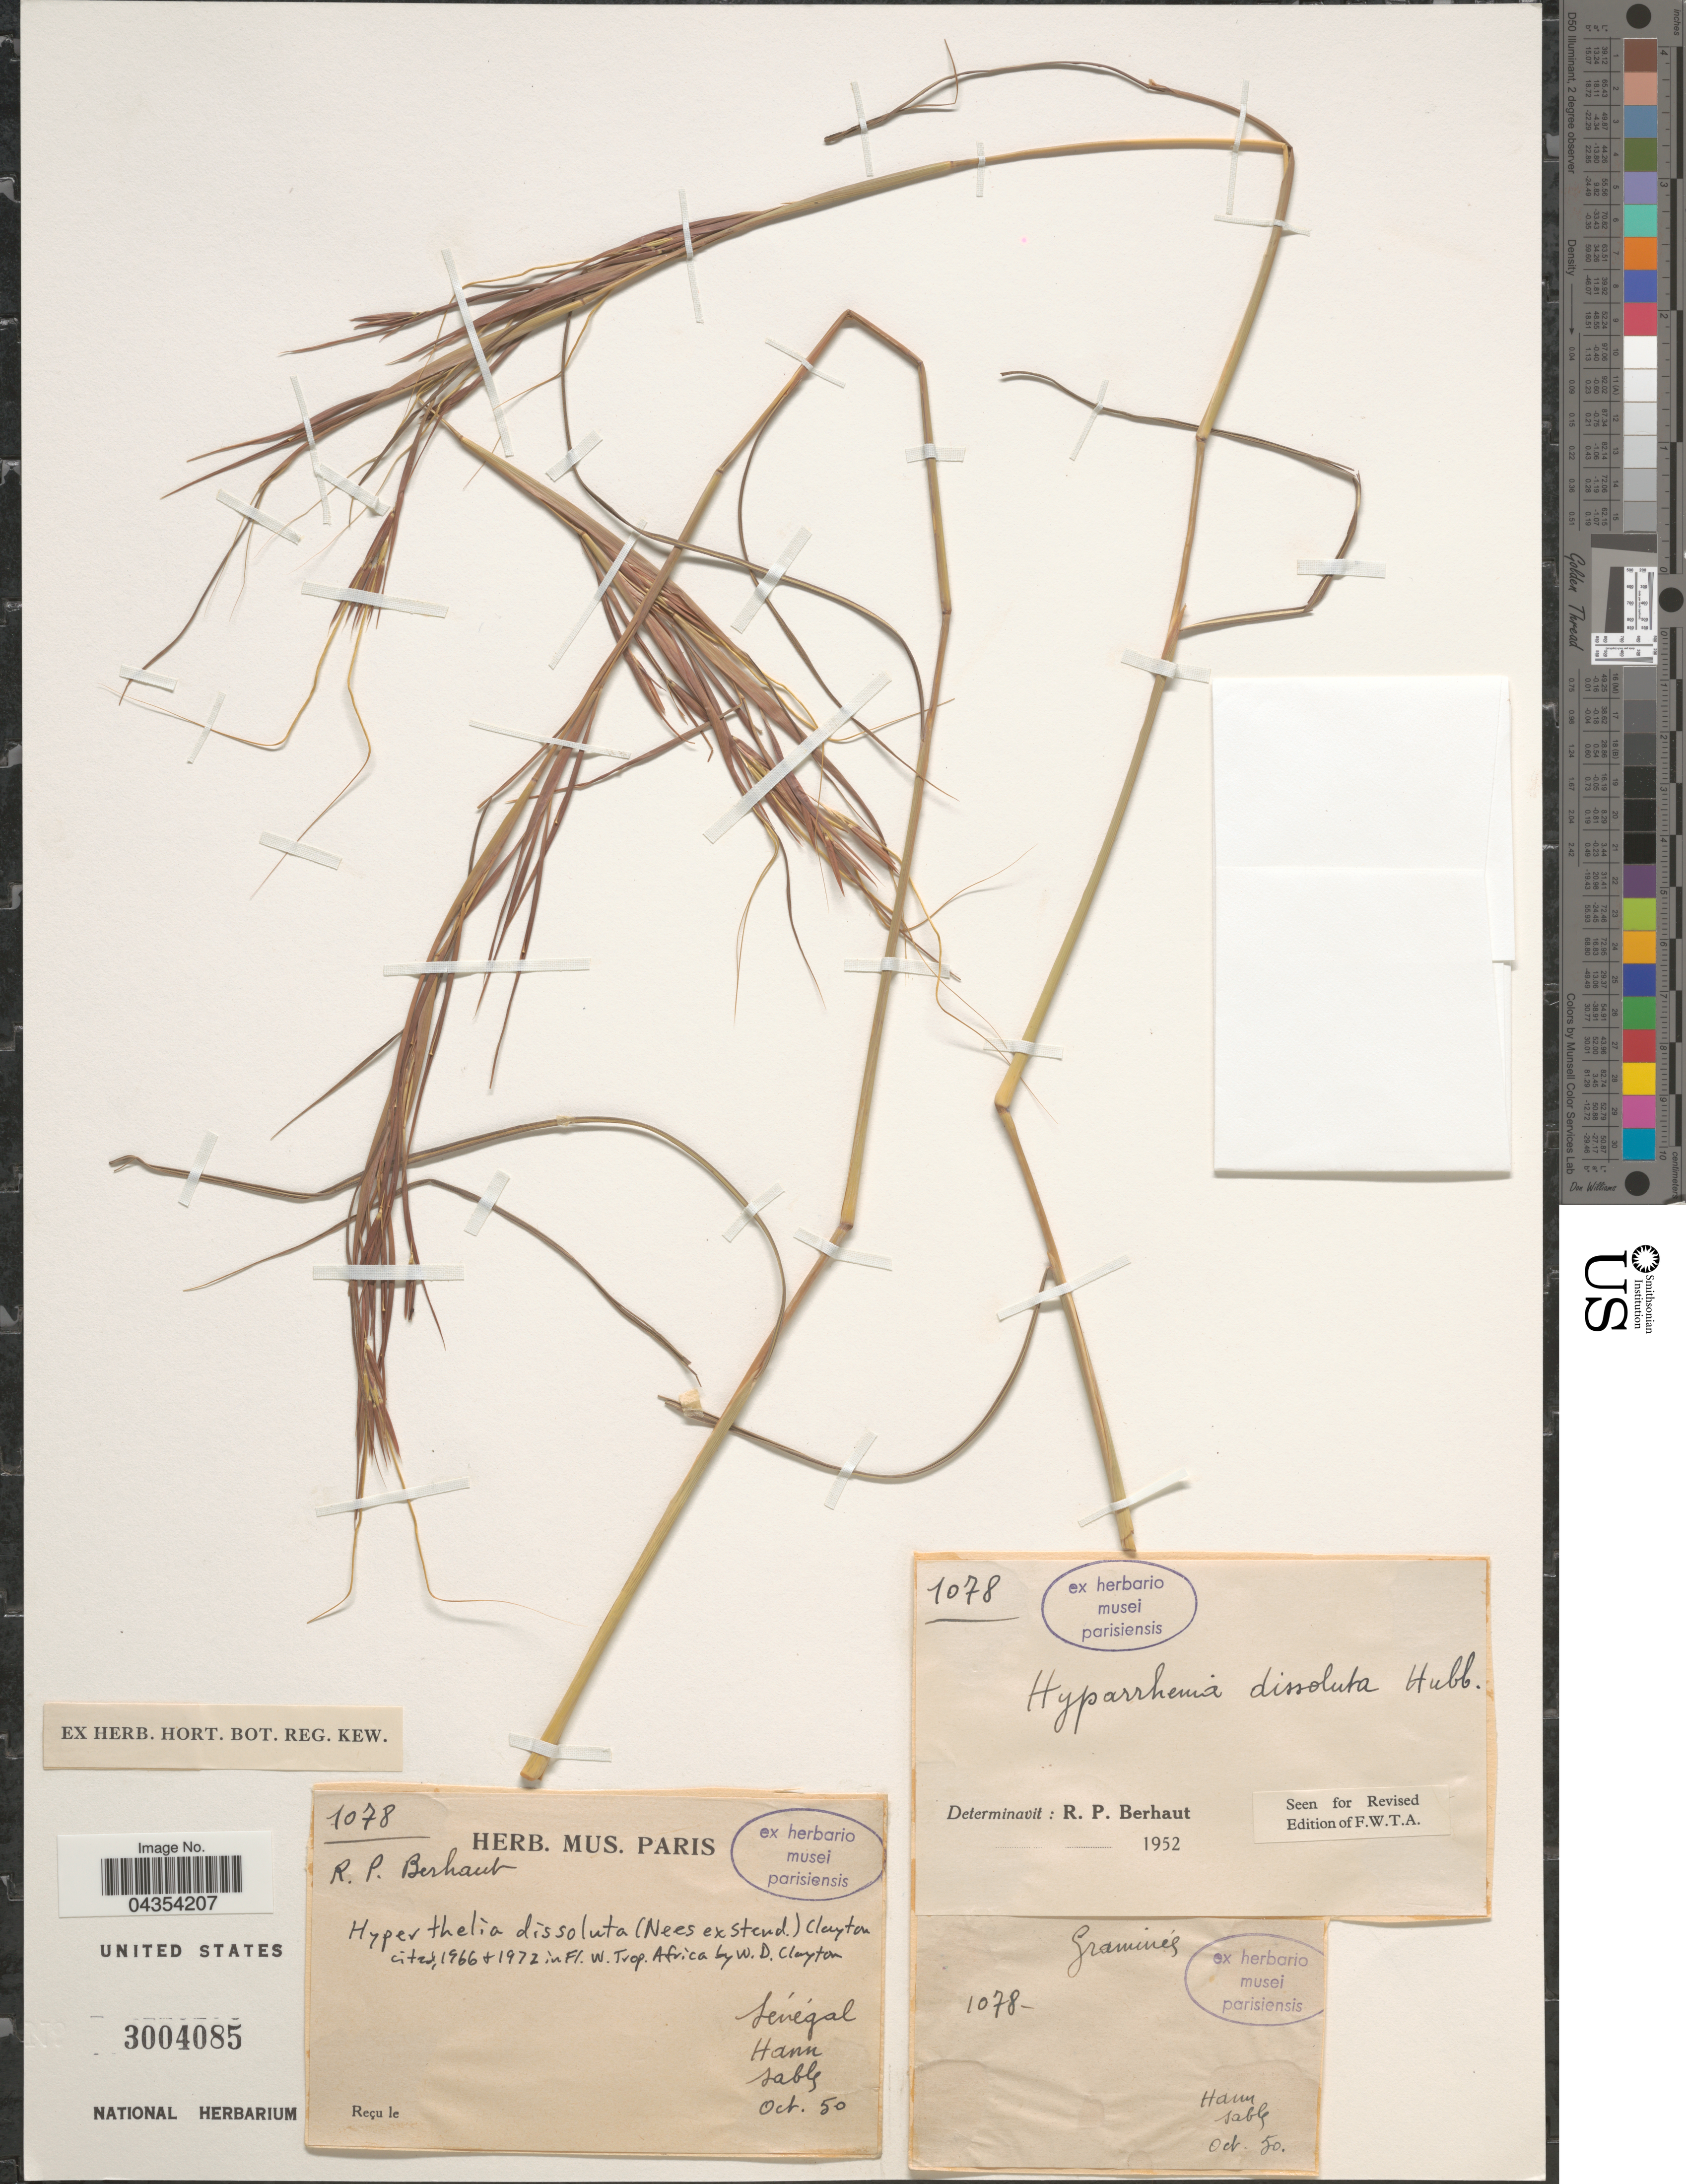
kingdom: Plantae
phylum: Tracheophyta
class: Liliopsida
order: Poales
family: Poaceae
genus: Hyperthelia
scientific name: Hyperthelia dissoluta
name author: (Nees ex Steud.) Clayton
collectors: R. Berhaut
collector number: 1078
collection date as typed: Transcribed d/m/y: /10/50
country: Senegal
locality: Hann sable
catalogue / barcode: US 3004085